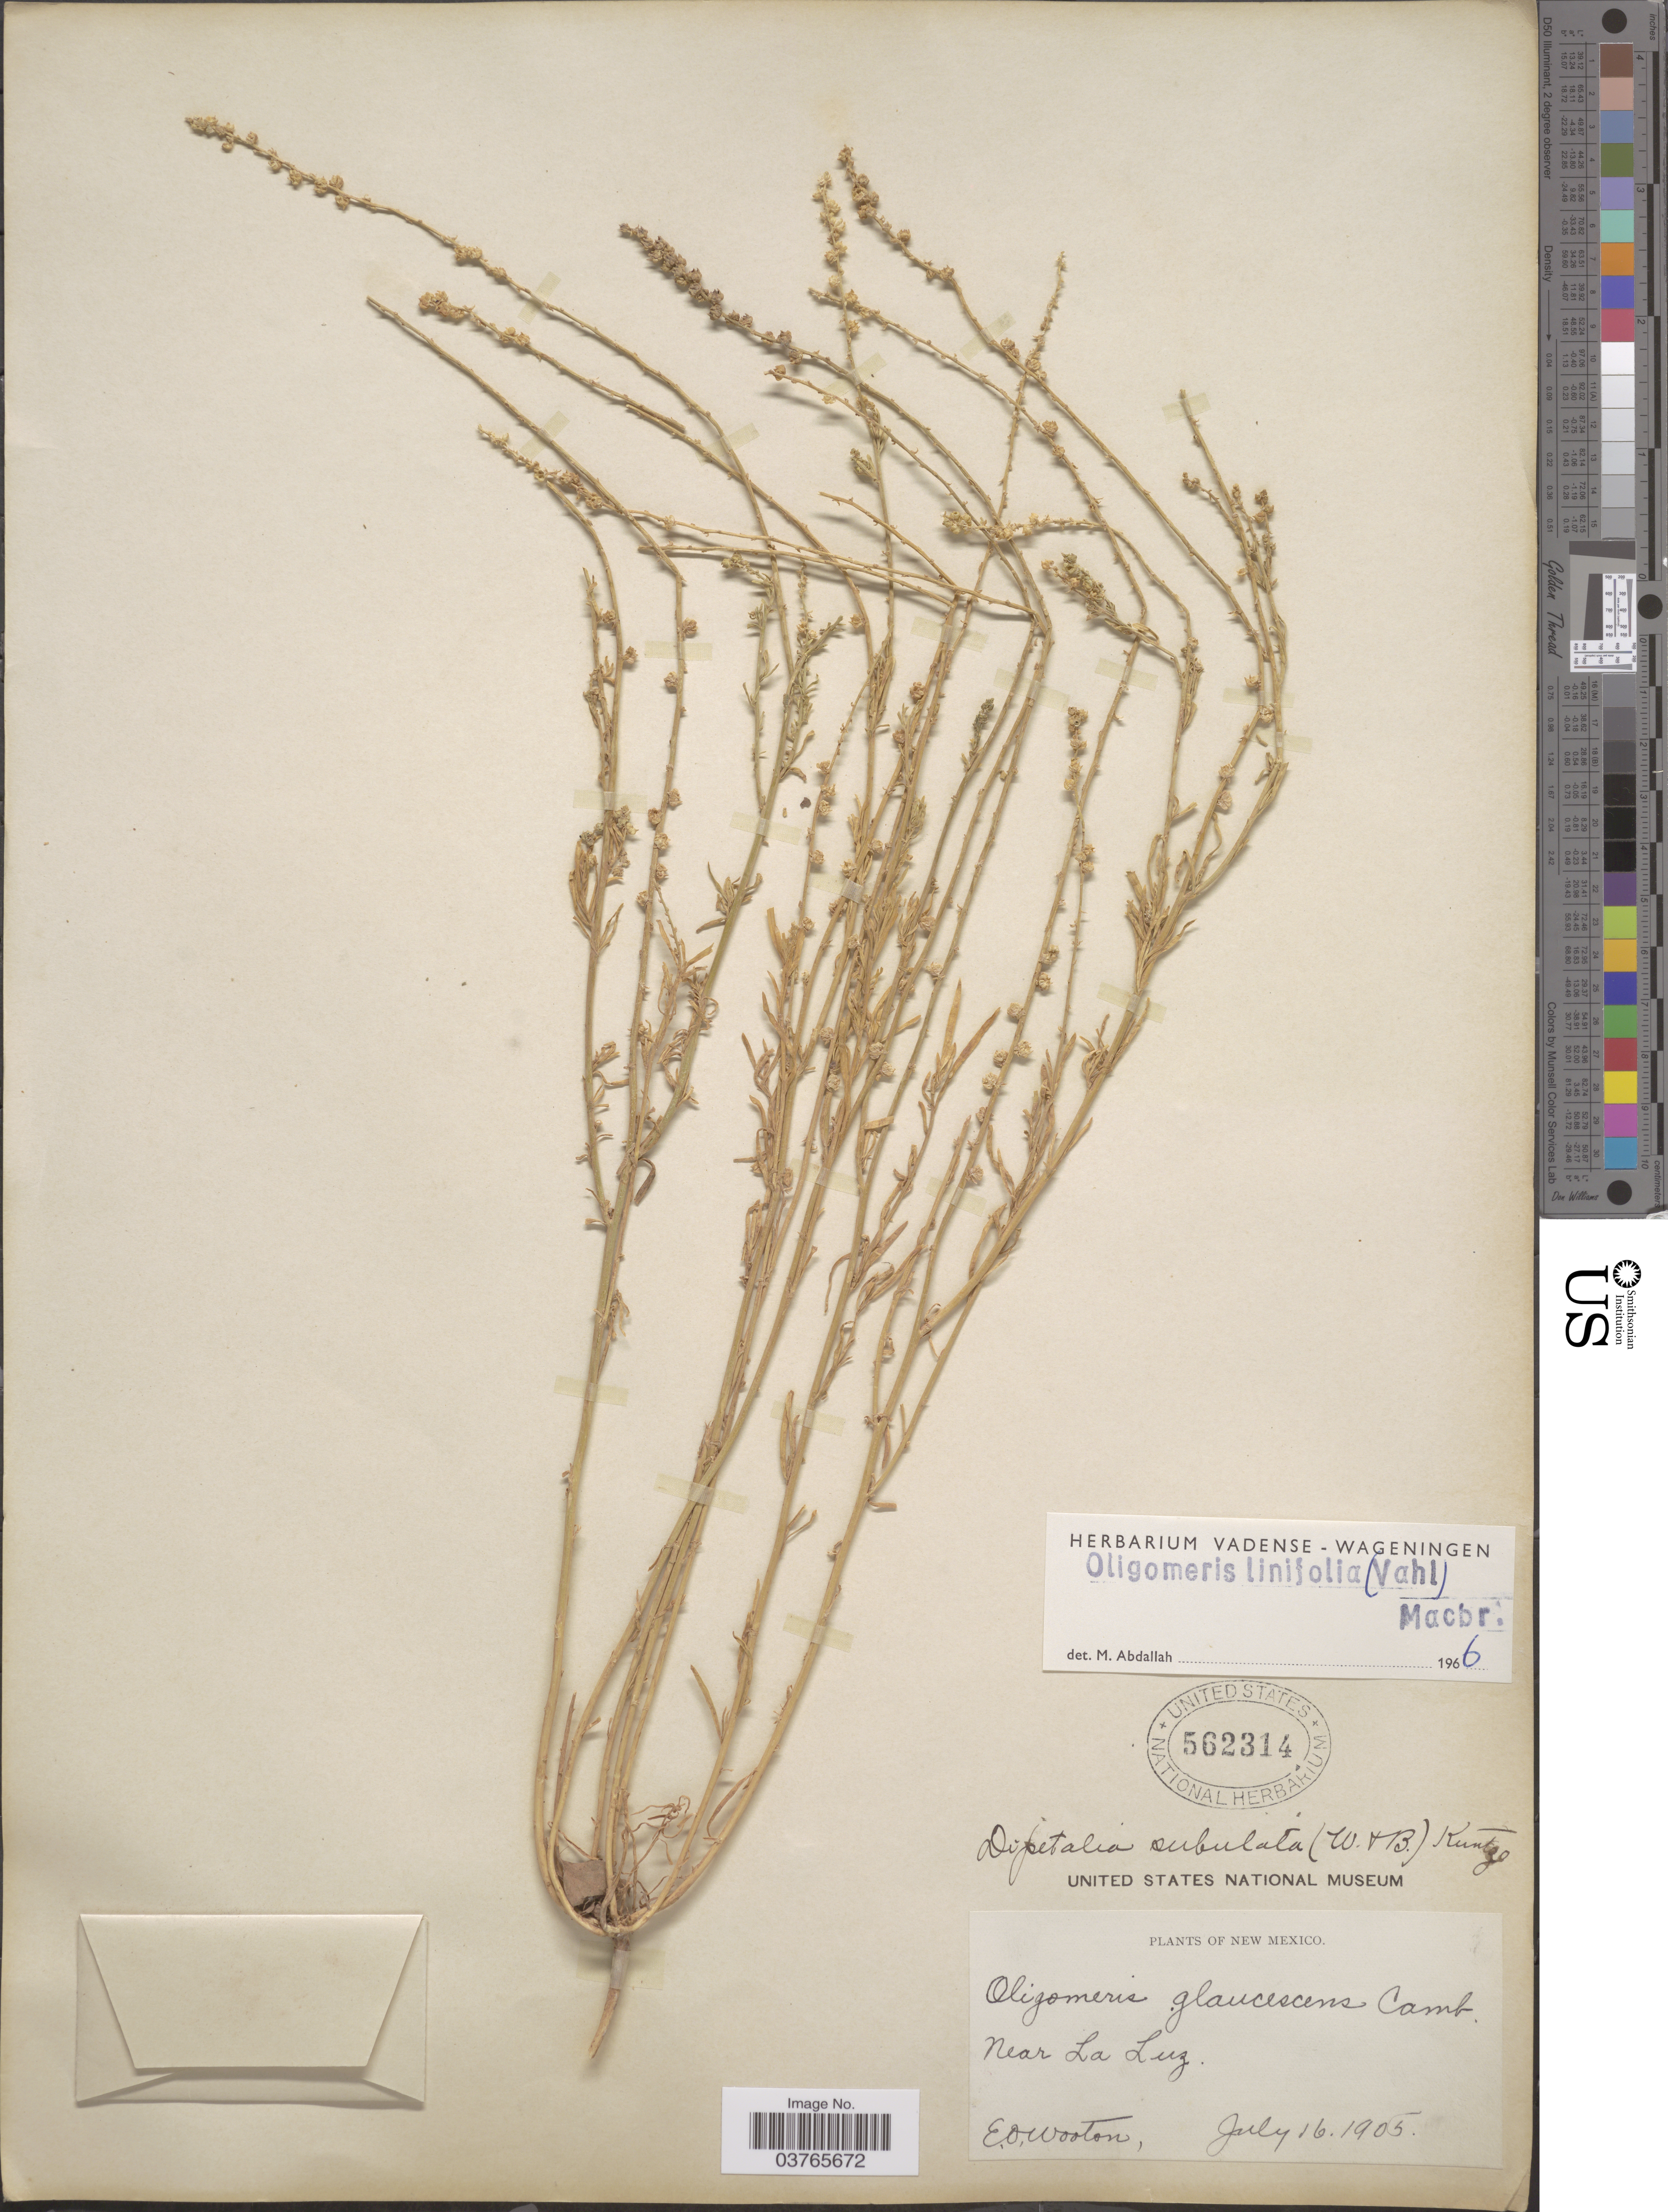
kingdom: Plantae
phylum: Tracheophyta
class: Magnoliopsida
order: Brassicales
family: Resedaceae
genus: Oligomeris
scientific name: Oligomeris linifolia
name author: (Vahl) J.F. Macbr.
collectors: E. O. Wooton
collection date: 1905-07-16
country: United States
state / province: New Mexico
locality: Near La Luz.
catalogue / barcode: US 562314